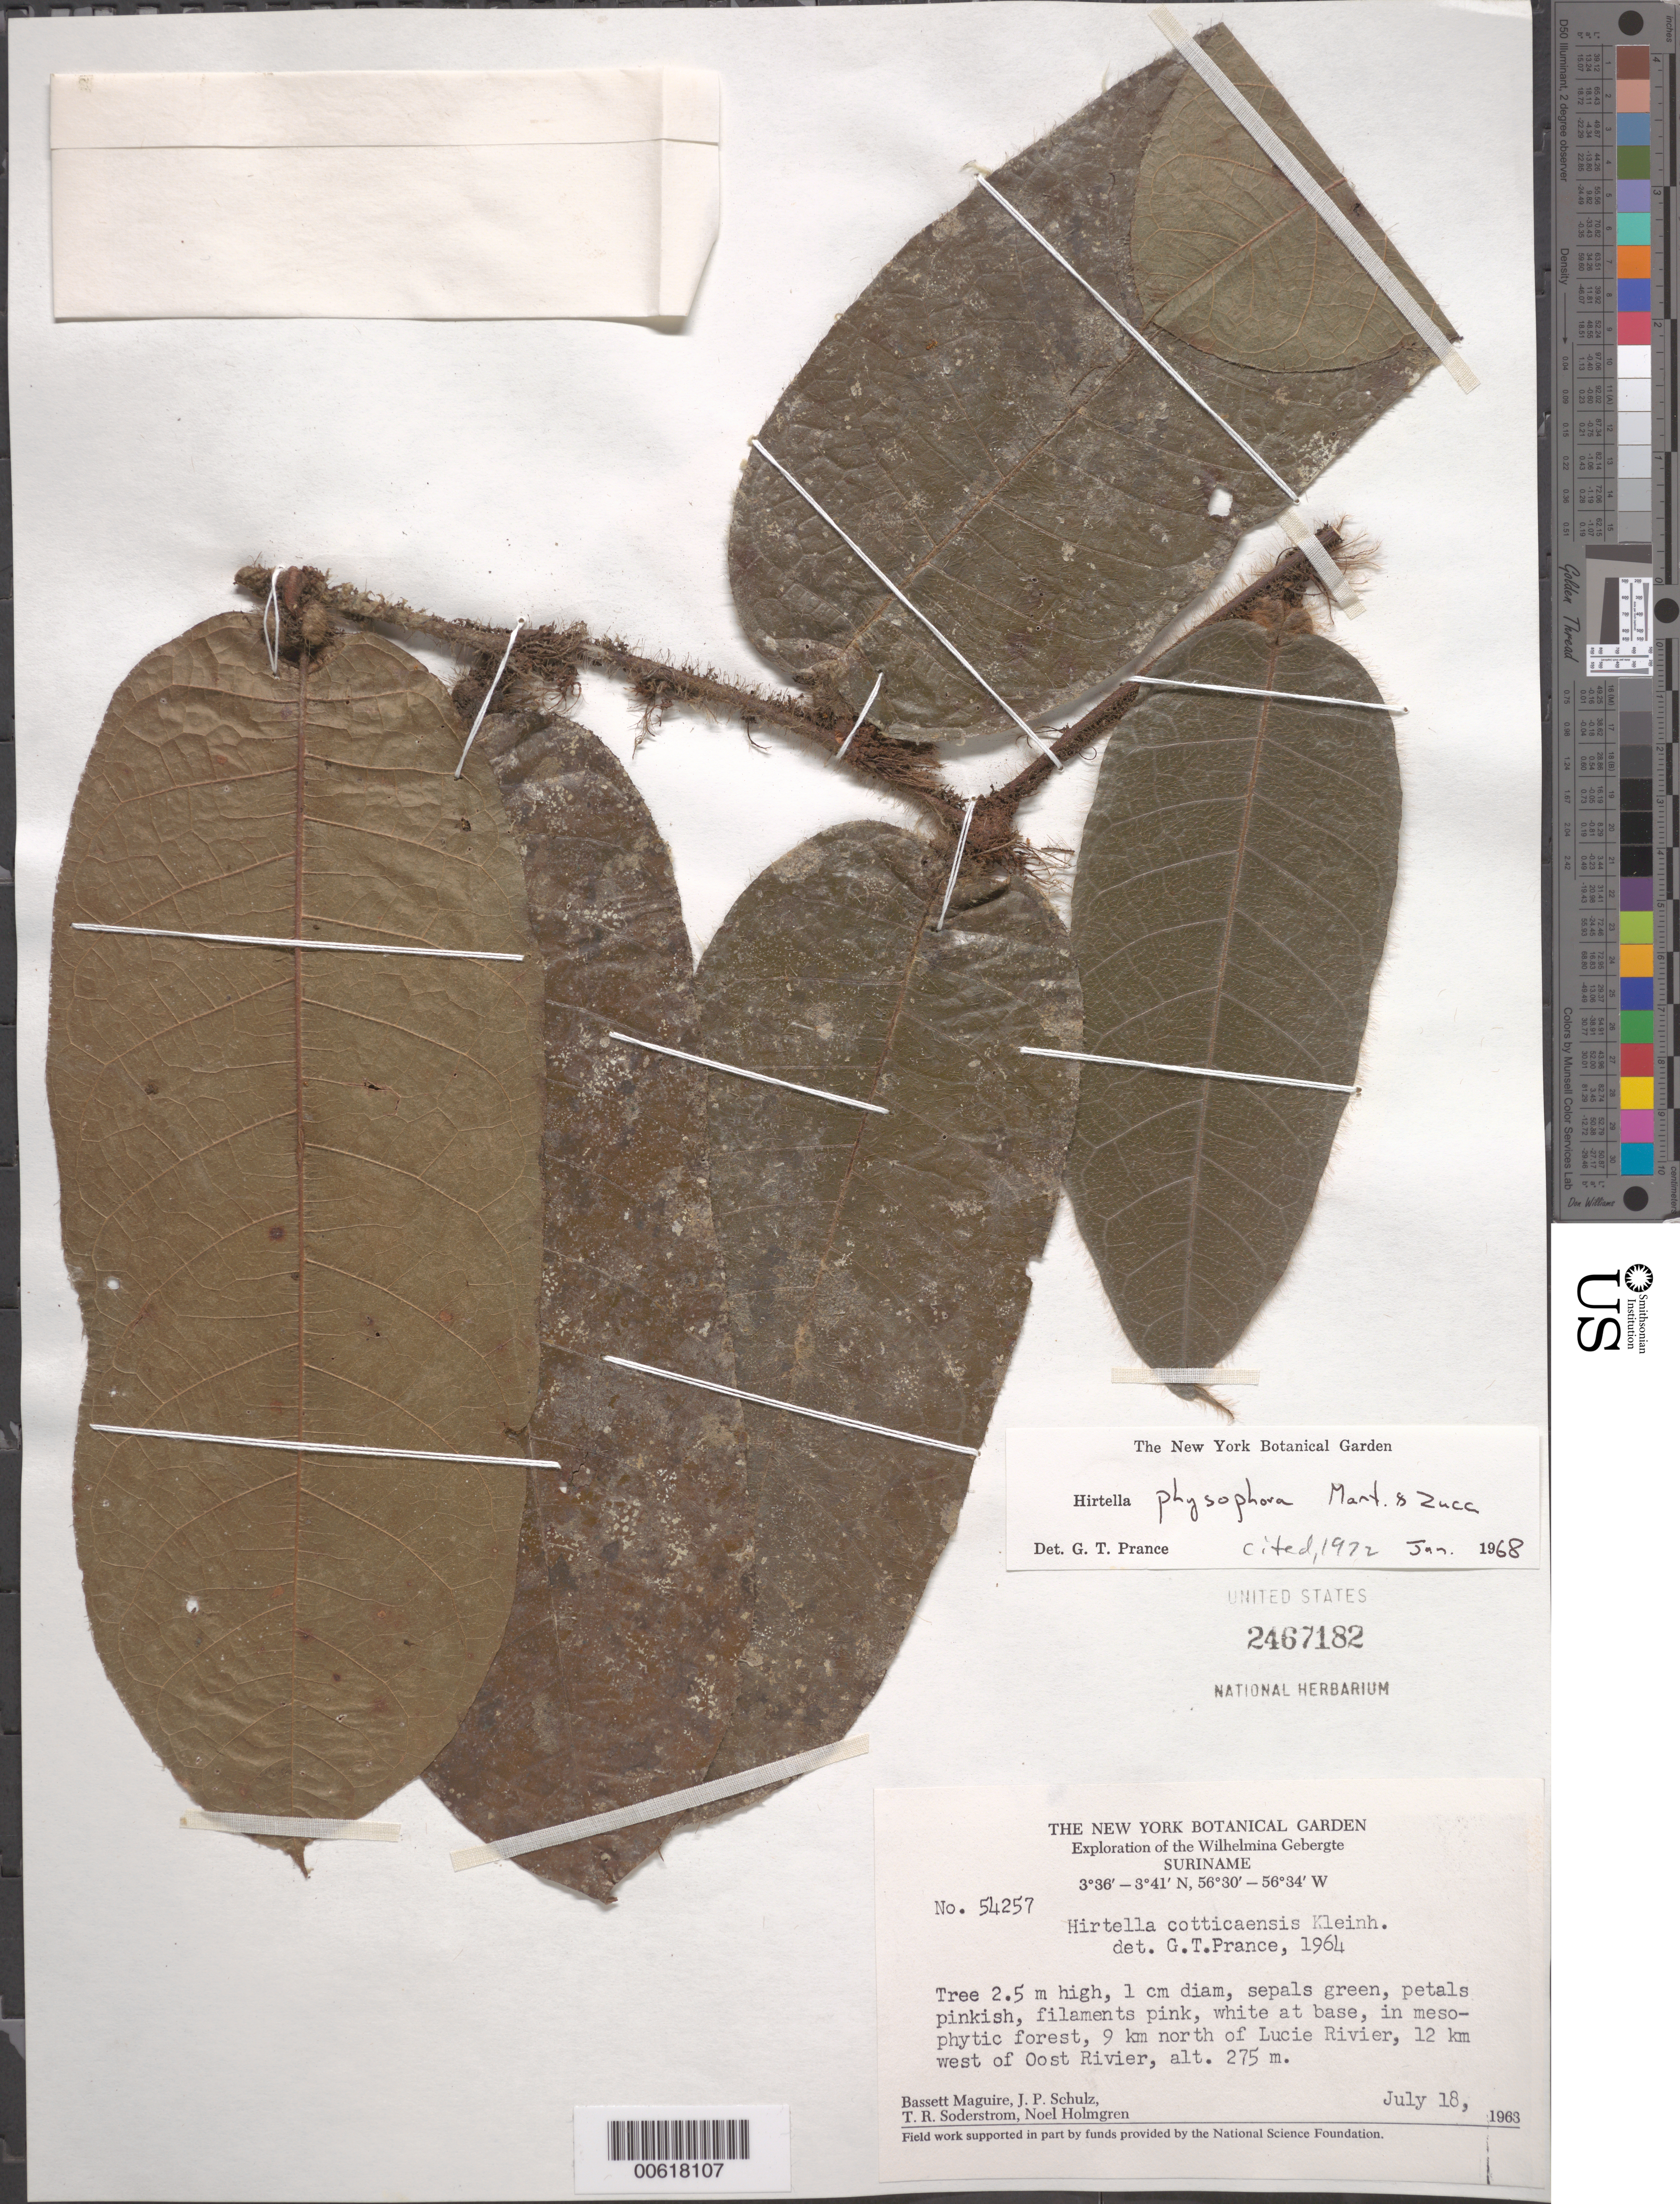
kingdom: Plantae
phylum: Tracheophyta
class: Magnoliopsida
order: Malpighiales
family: Chrysobalanaceae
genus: Hirtella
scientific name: Hirtella physophora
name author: Mart. & Zucc.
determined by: Prance, G. T.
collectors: B. Maguire, J. P. Schulz, T. R. Soderstrom & N. H. Holmgren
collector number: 54257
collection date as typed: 18-Jul-63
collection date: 1963-07-18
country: Suriname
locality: Lucie R., 9 km N of and 12 km W of Oost R., Wilhelmina Gebergte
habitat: Mesophytic forest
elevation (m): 275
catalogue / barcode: US 2467182